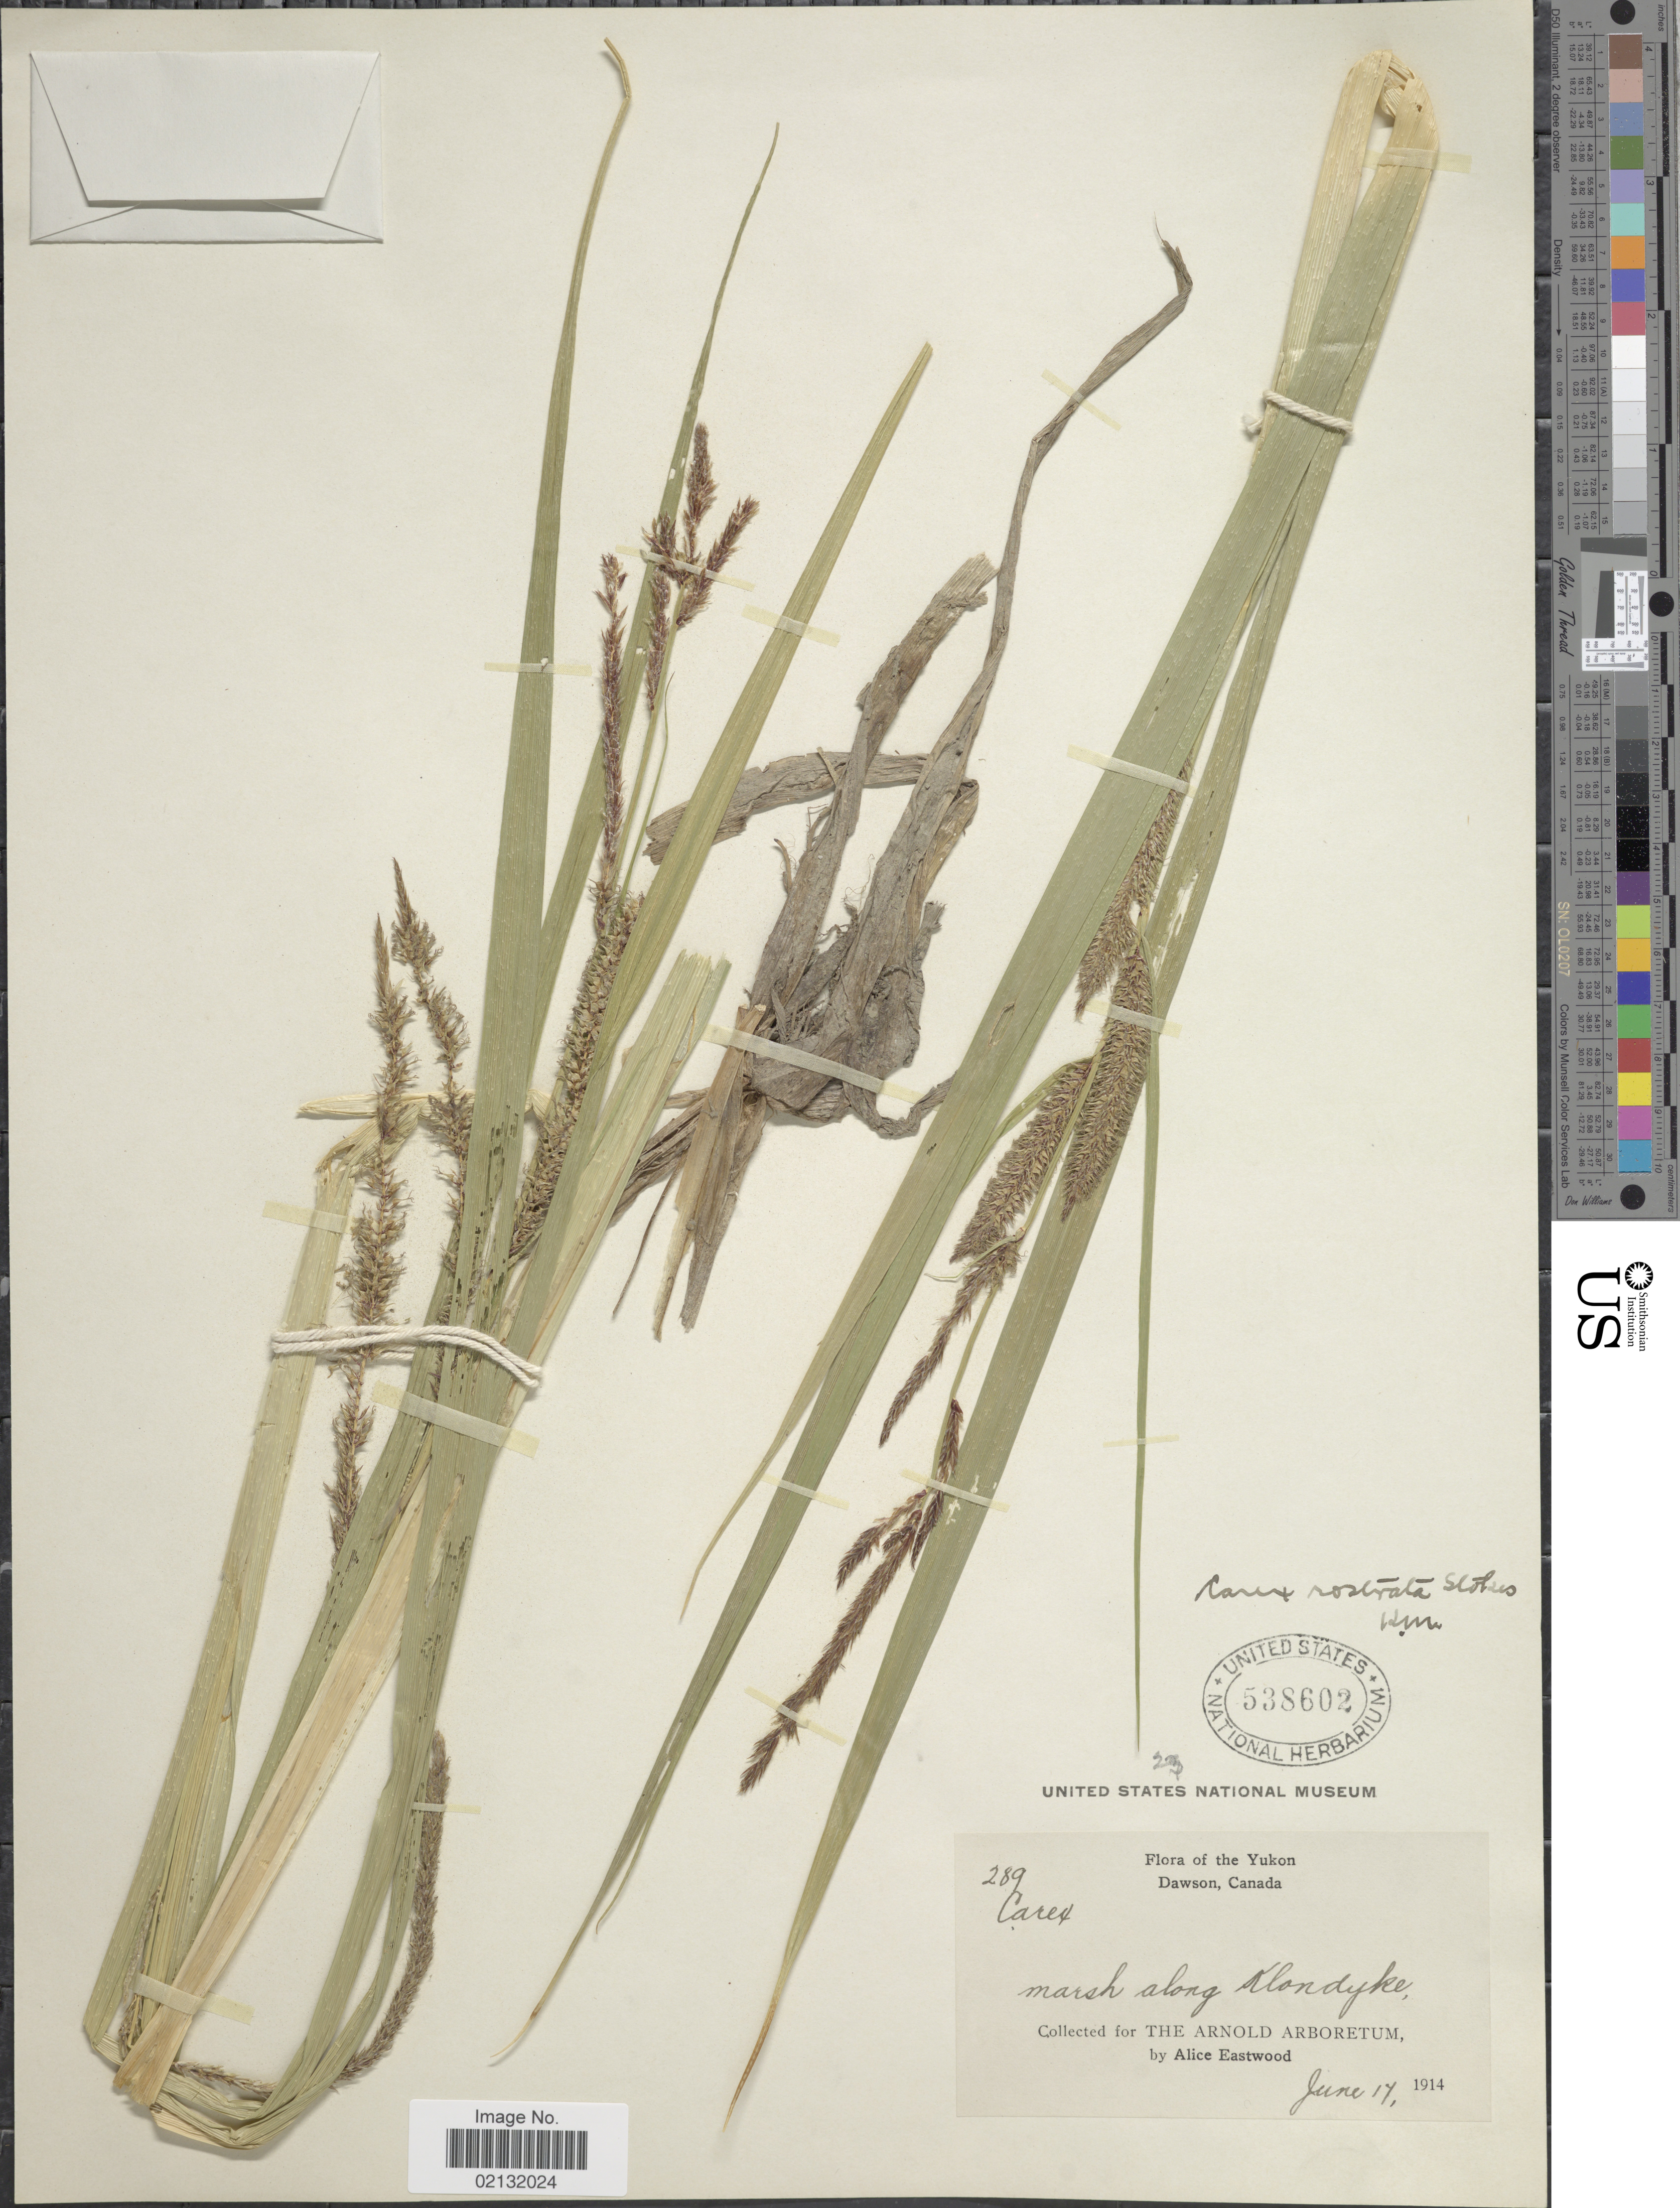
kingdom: Plantae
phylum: Tracheophyta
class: Liliopsida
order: Poales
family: Cyperaceae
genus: Carex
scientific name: Carex rostrata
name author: Stokes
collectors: A. Eastwood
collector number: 289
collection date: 1914-06-17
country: Canada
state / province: Yukon Territory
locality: Yukon, Dawson, Canada. Marsh along Klondyke.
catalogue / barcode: US 538602